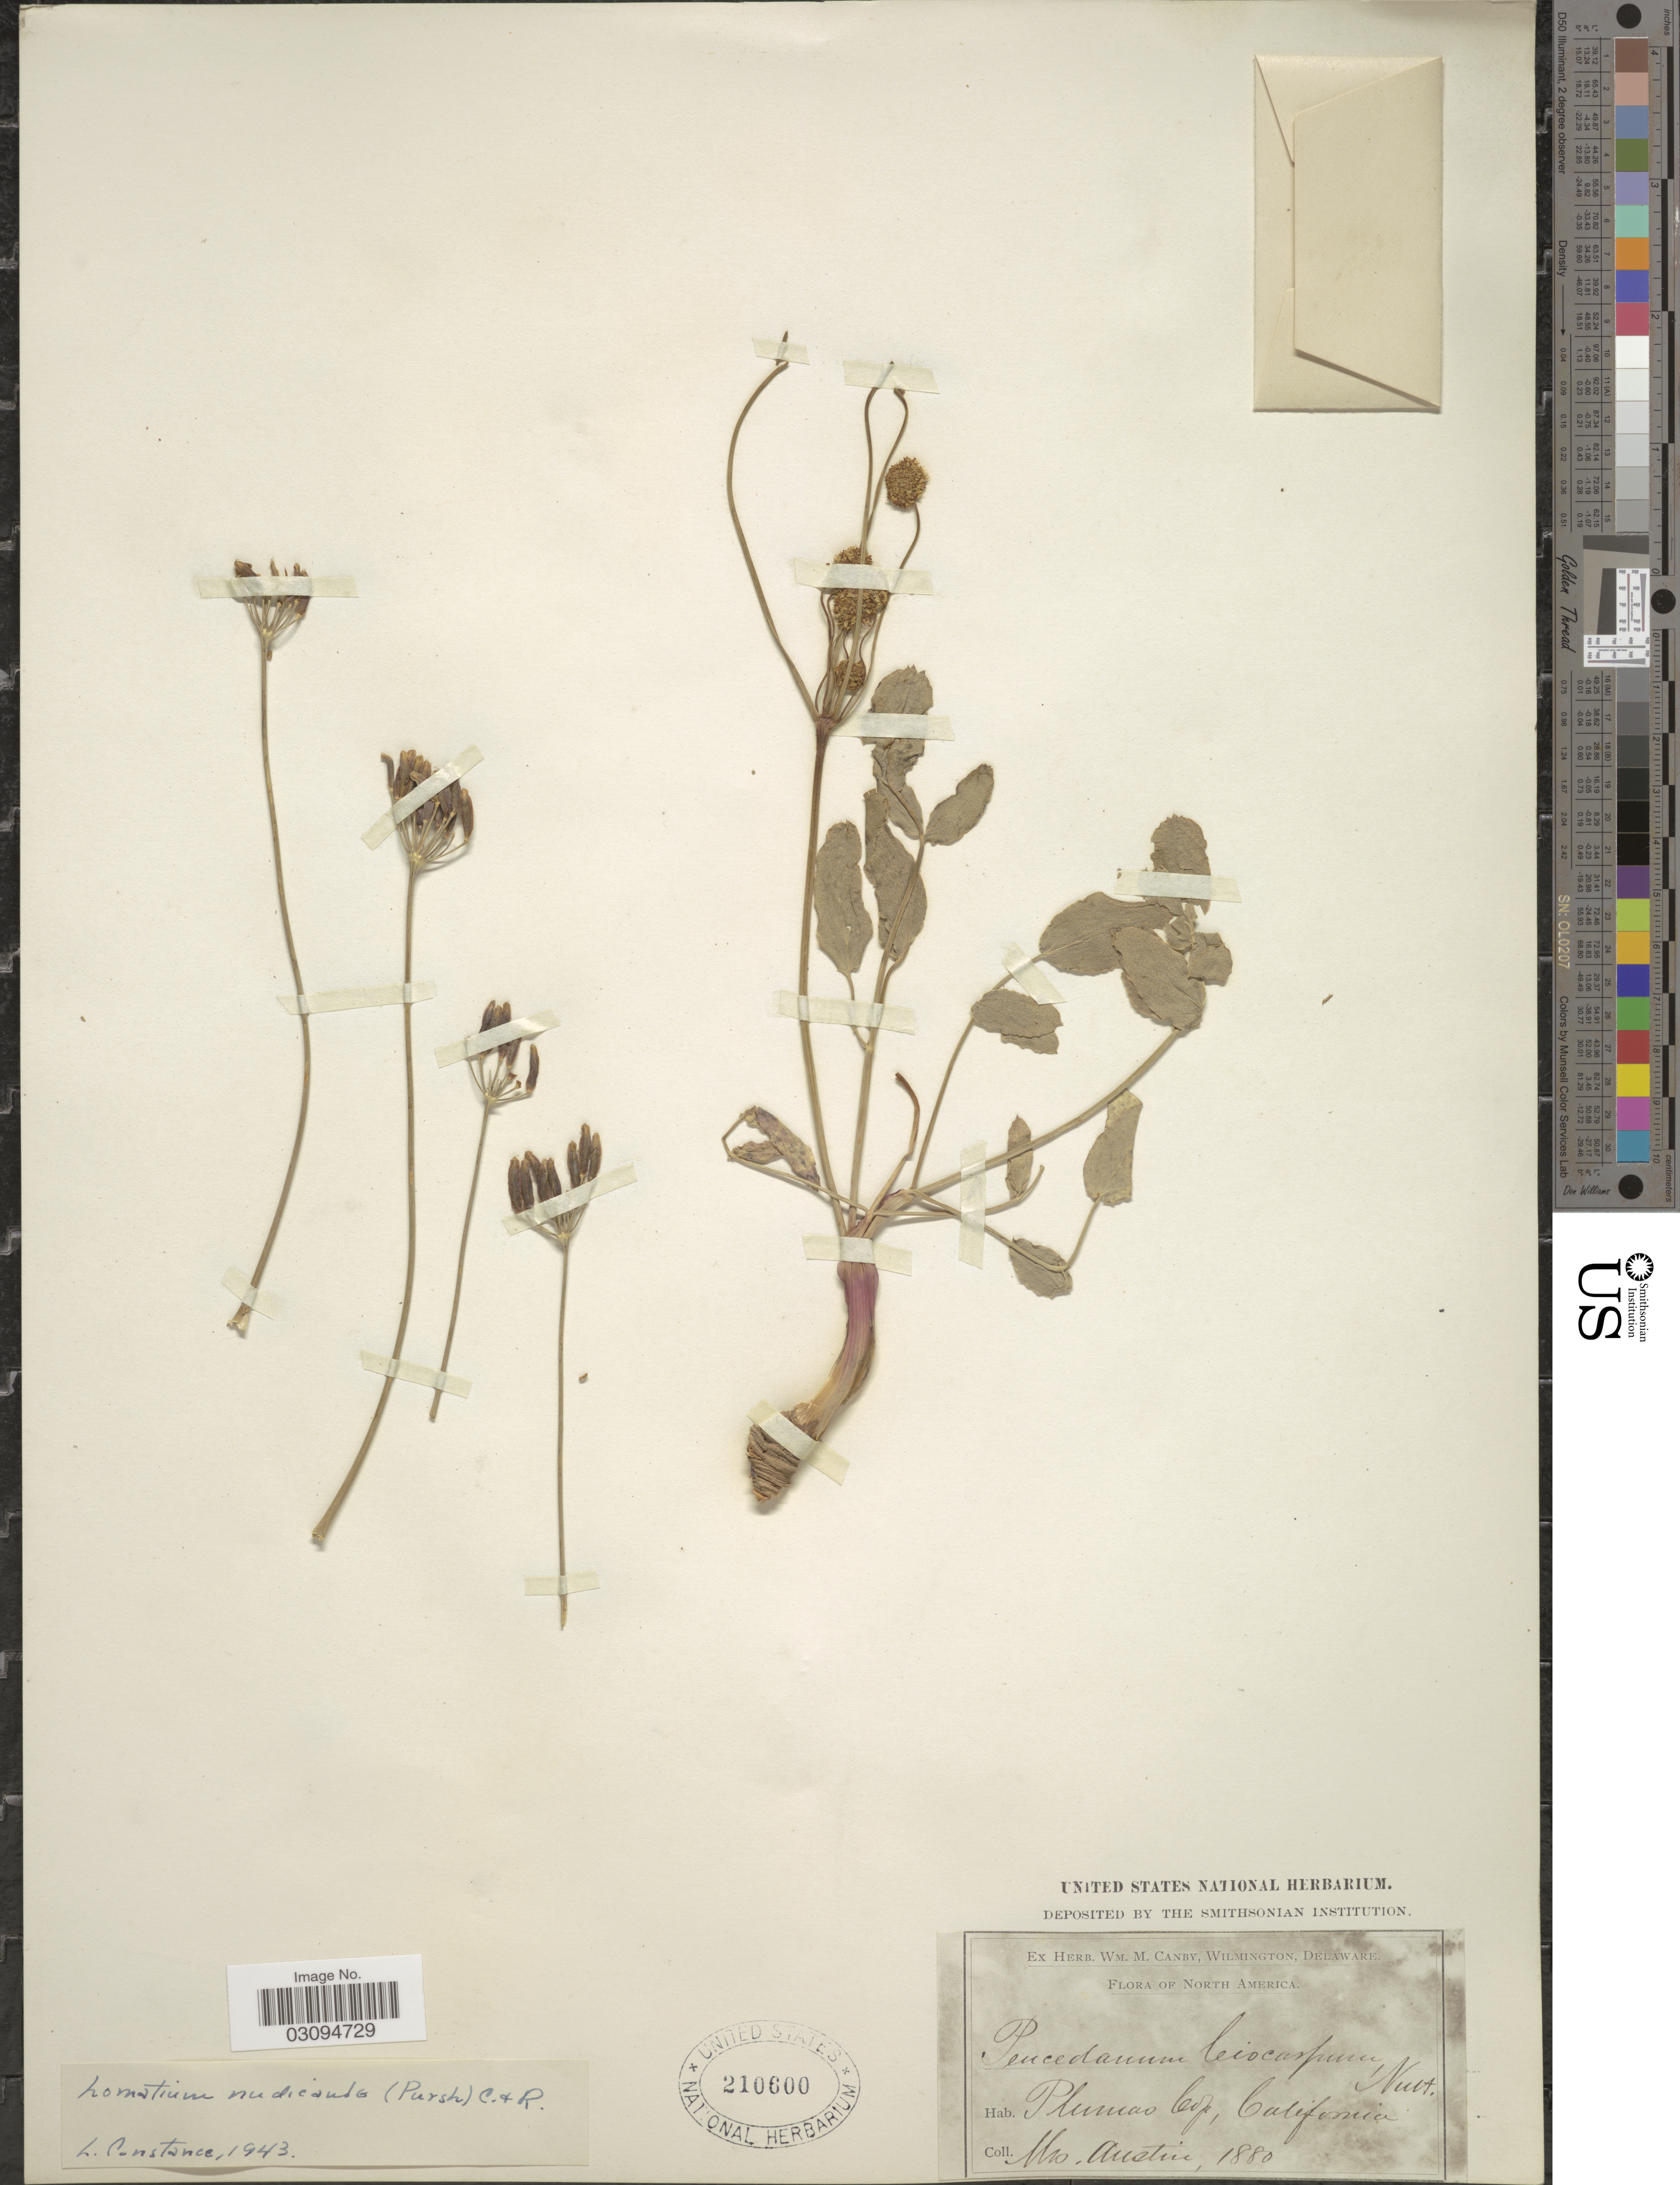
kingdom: Plantae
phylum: Tracheophyta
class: Magnoliopsida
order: Apiales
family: Apiaceae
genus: Lomatium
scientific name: Lomatium nudicaule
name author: (Pursh) J.M. Coult. & Rose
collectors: Austin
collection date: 1880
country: United States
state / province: California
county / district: Plumas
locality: Plumas Co.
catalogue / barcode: US 210600